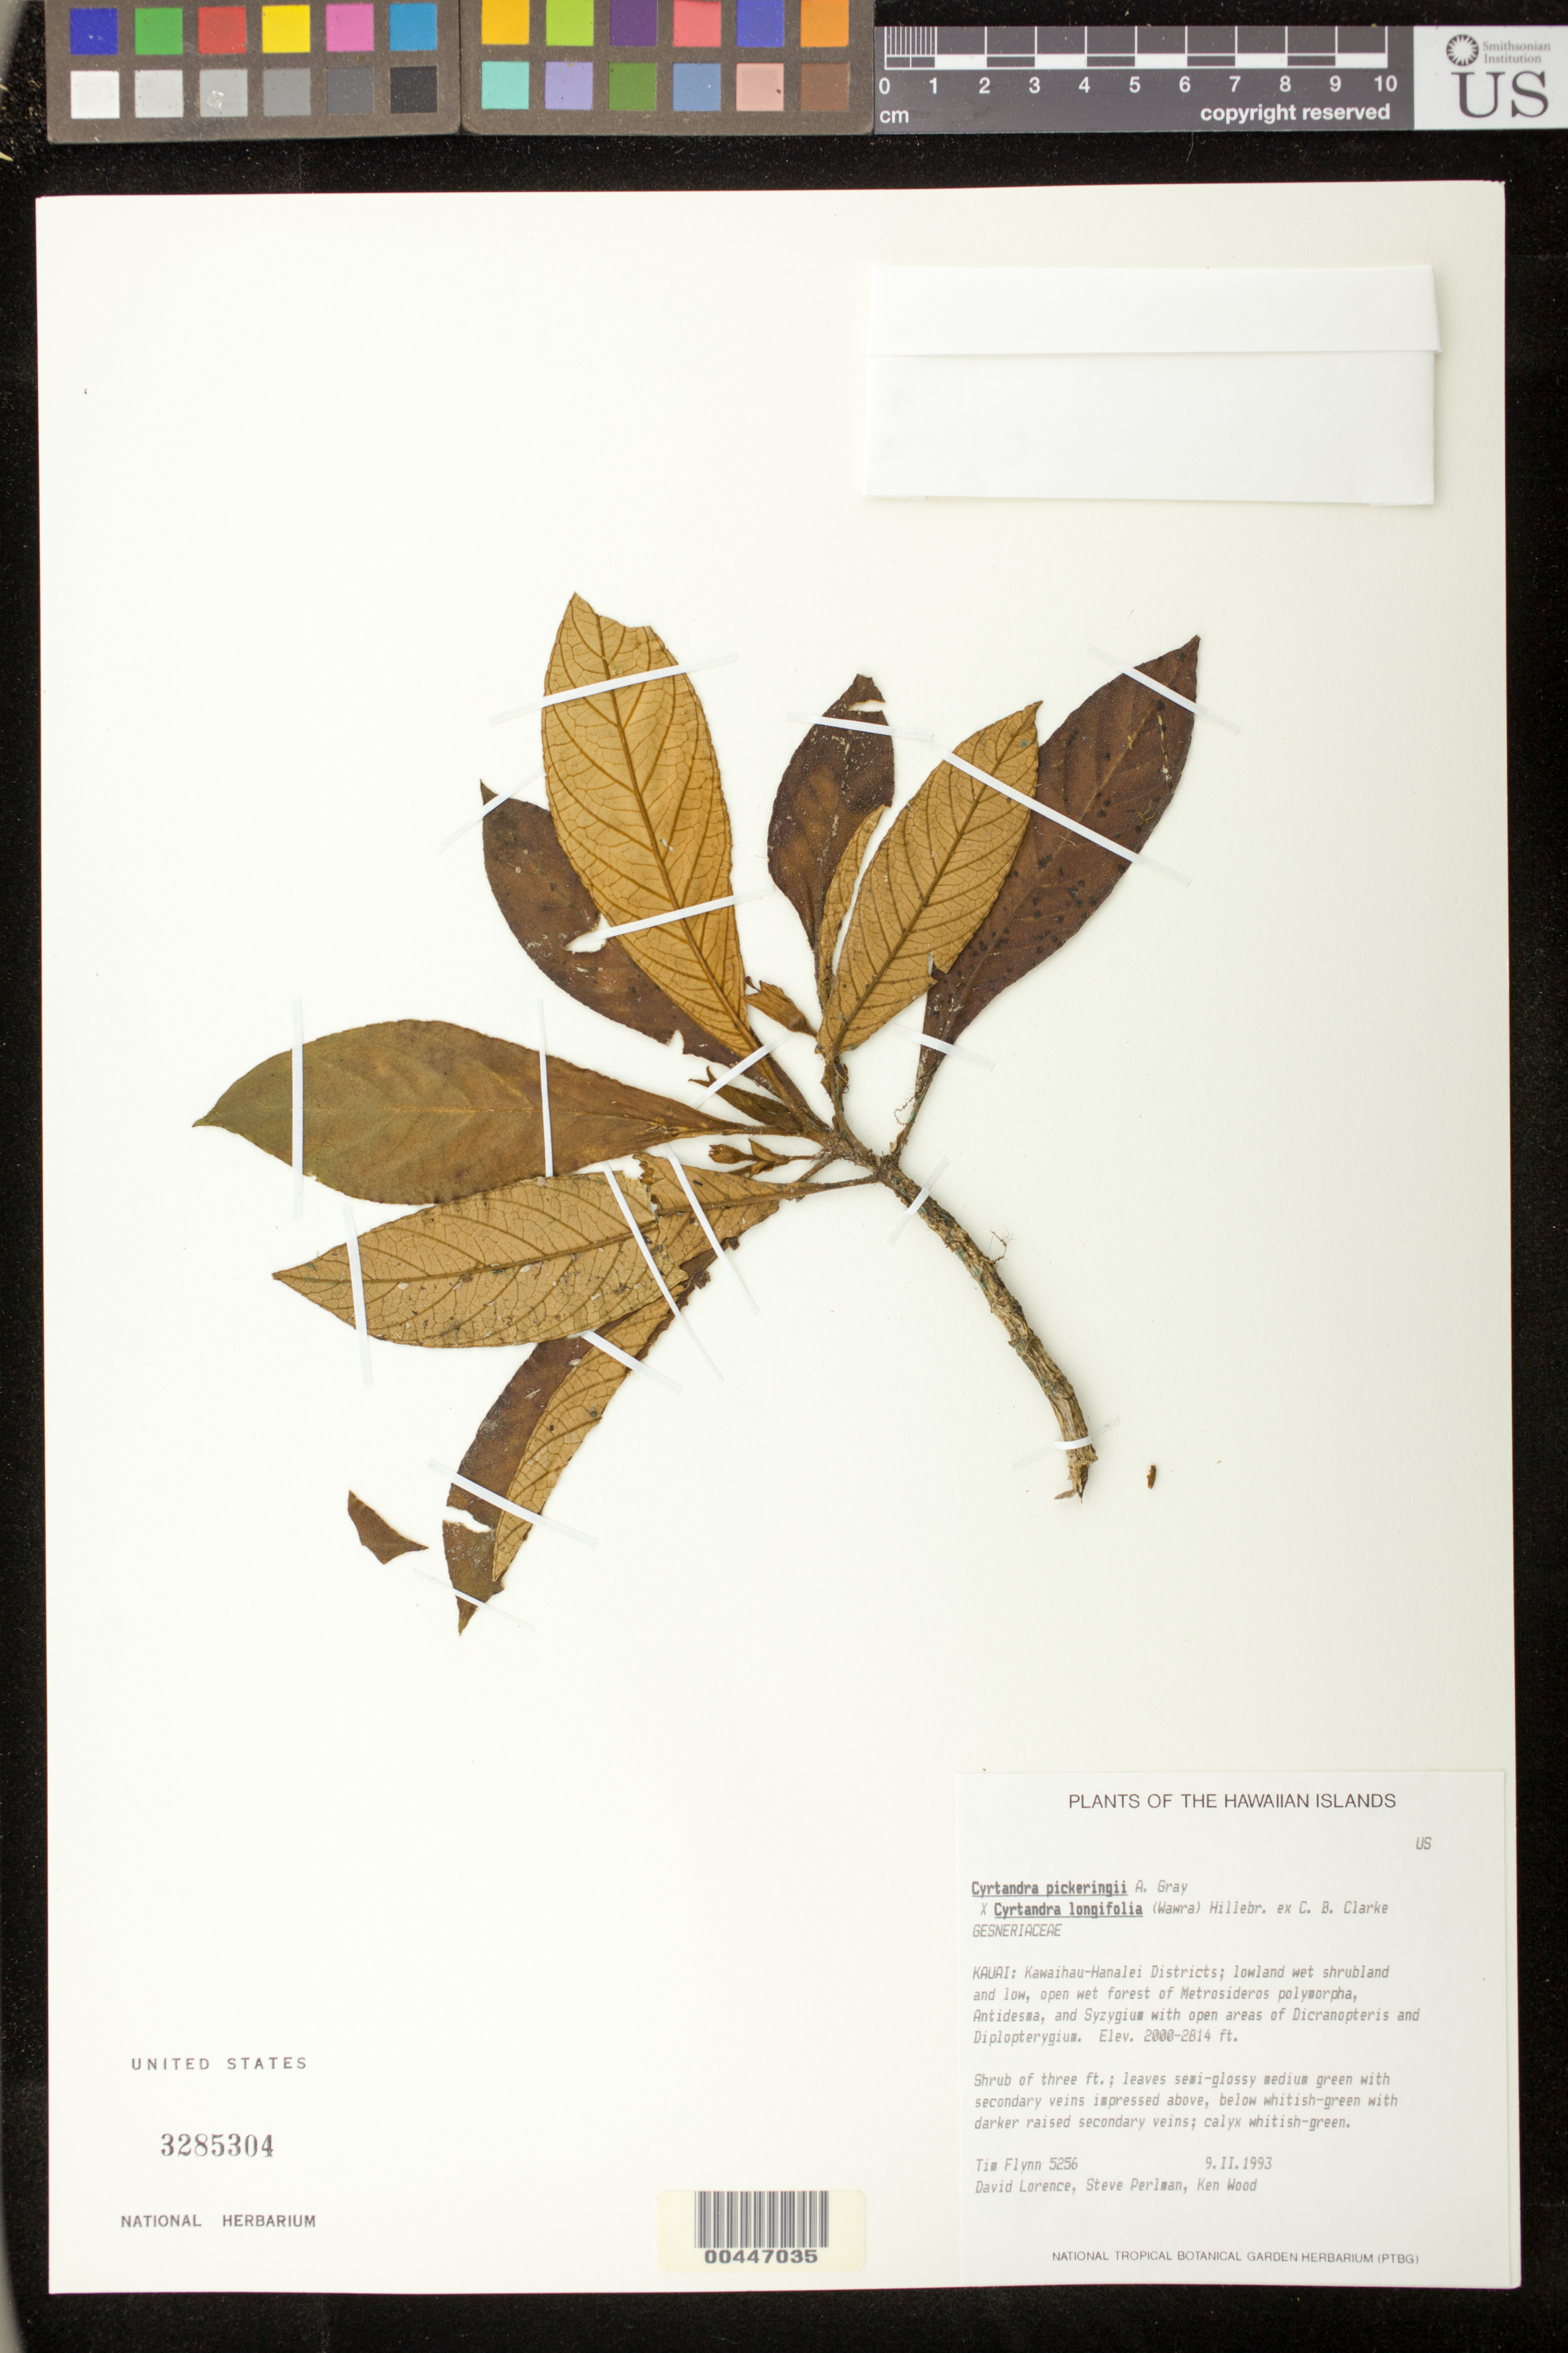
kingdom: Plantae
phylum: Tracheophyta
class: Magnoliopsida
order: Lamiales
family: Gesneriaceae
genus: Cyrtandra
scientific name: Cyrtandra longifolia x C. pickeringii A. Gray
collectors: T. W. Flynn, D. Lorence, S. P. Perlman & T. Wood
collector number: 5256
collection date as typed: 09 Feb 1993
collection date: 1993-02-09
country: United States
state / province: Hawaii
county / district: Kauai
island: Kaua'i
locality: Kawaiha and Hanalei dist.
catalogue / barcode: US 3285304